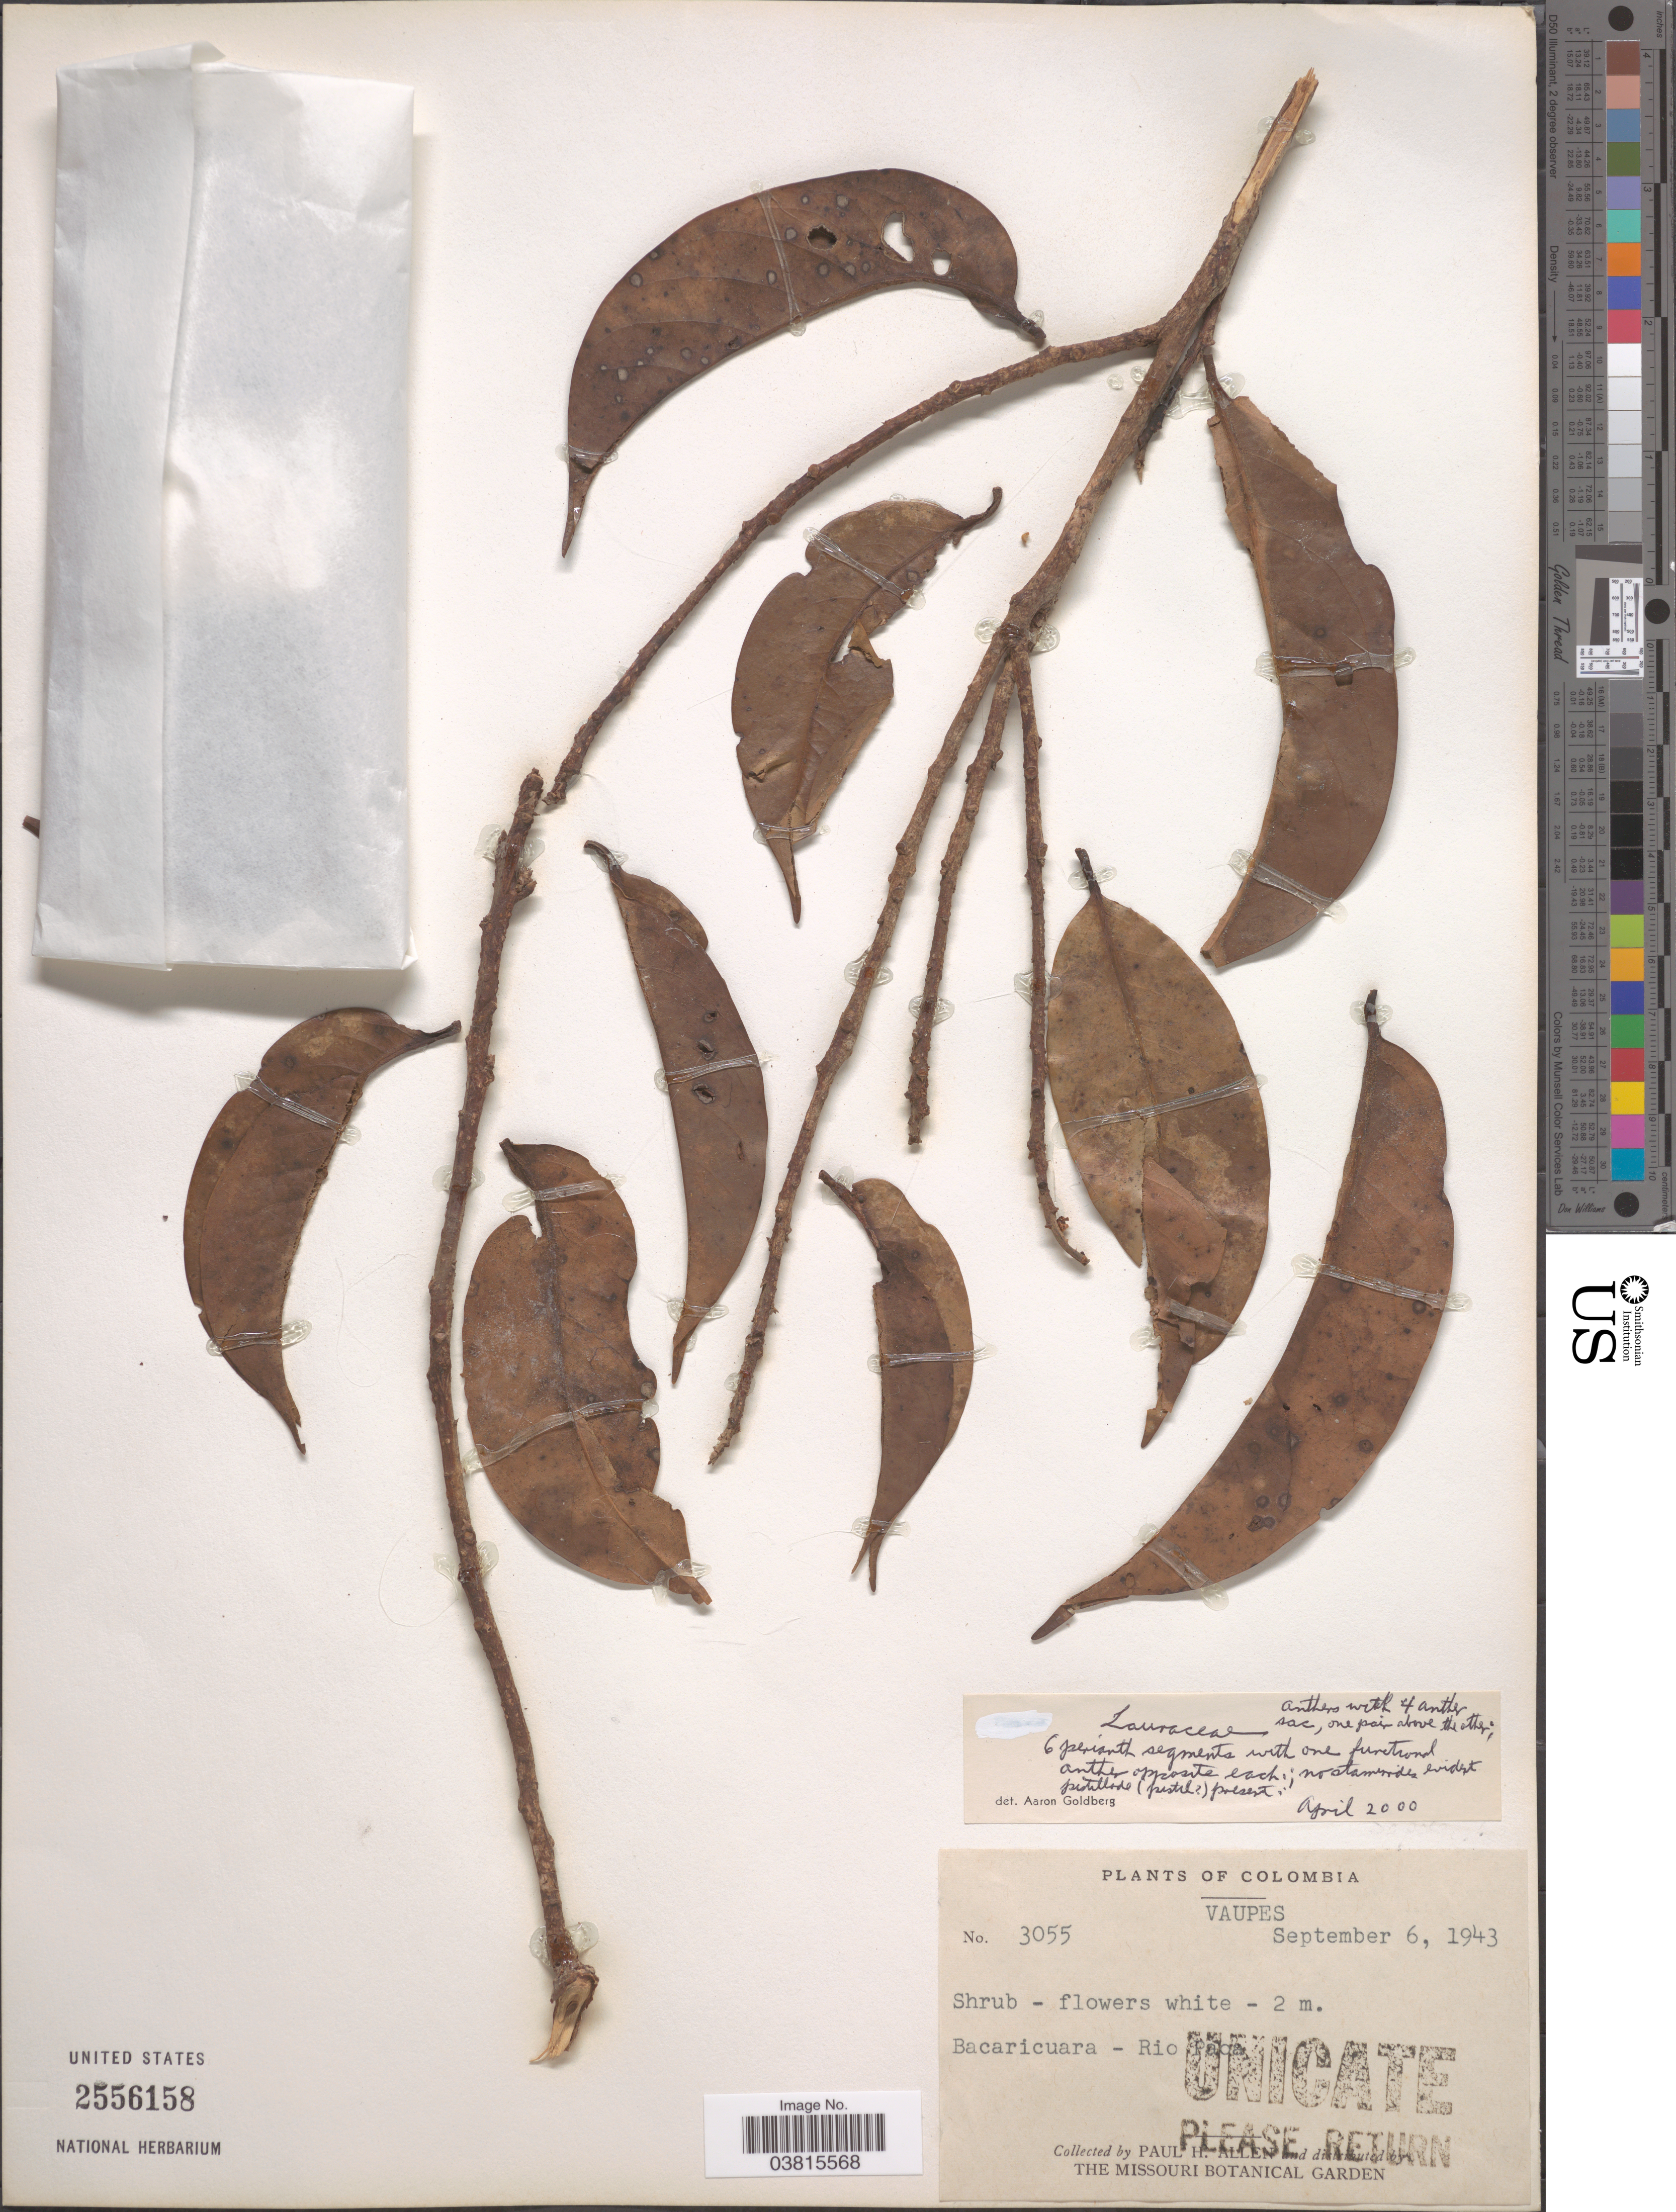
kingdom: Plantae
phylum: Tracheophyta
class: Magnoliopsida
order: Laurales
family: Lauraceae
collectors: P. H. Allen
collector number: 3055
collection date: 1943-09-06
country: Colombia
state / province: Vaupés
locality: Bacaricuara - Rio Paoa.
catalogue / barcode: US 2556158